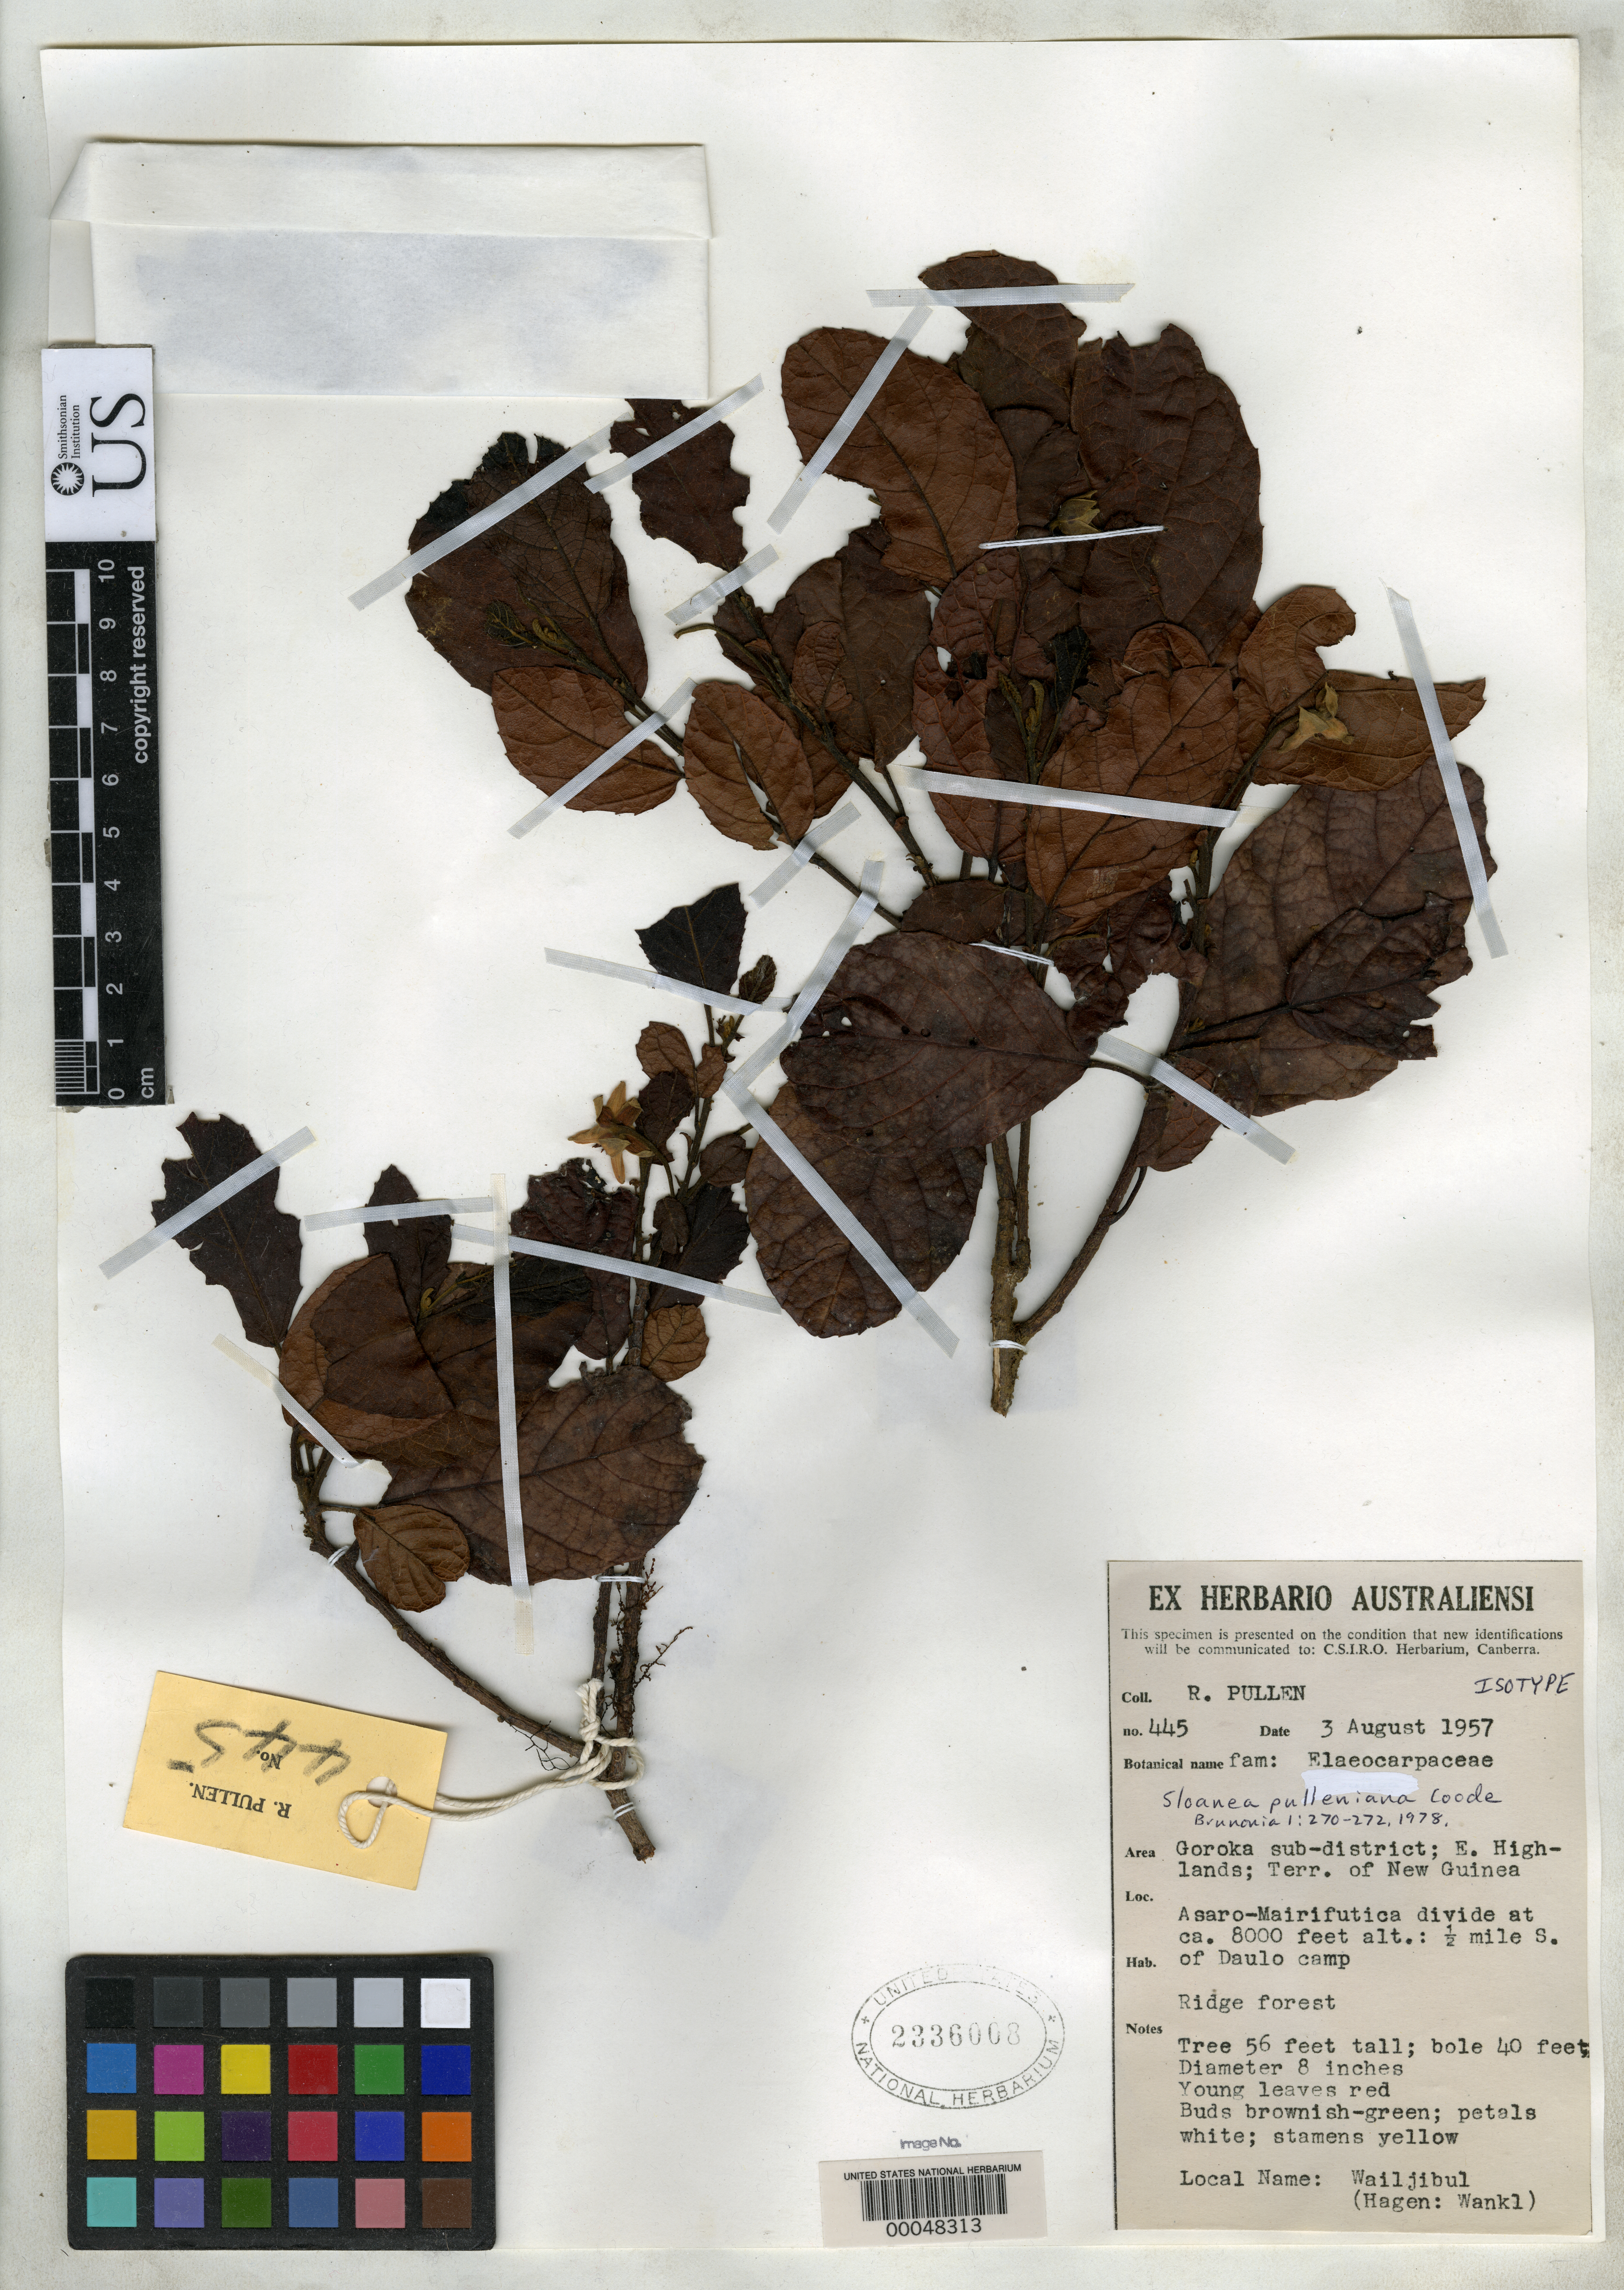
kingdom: Plantae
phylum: Tracheophyta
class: Magnoliopsida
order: Oxalidales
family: Elaeocarpaceae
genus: Sloanea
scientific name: Sloanea pulleniana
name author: Coode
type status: Isotype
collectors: R. Pullen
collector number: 445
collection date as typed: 03 Aug 1957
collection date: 1957-08-03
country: Papua New Guinea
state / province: Eastern Highlands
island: New Guinea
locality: Goroka sub-dist., Asaro-Mairifutica divide, 0.5 mi. S of Daulo camp.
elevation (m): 2438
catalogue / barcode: US 2336008